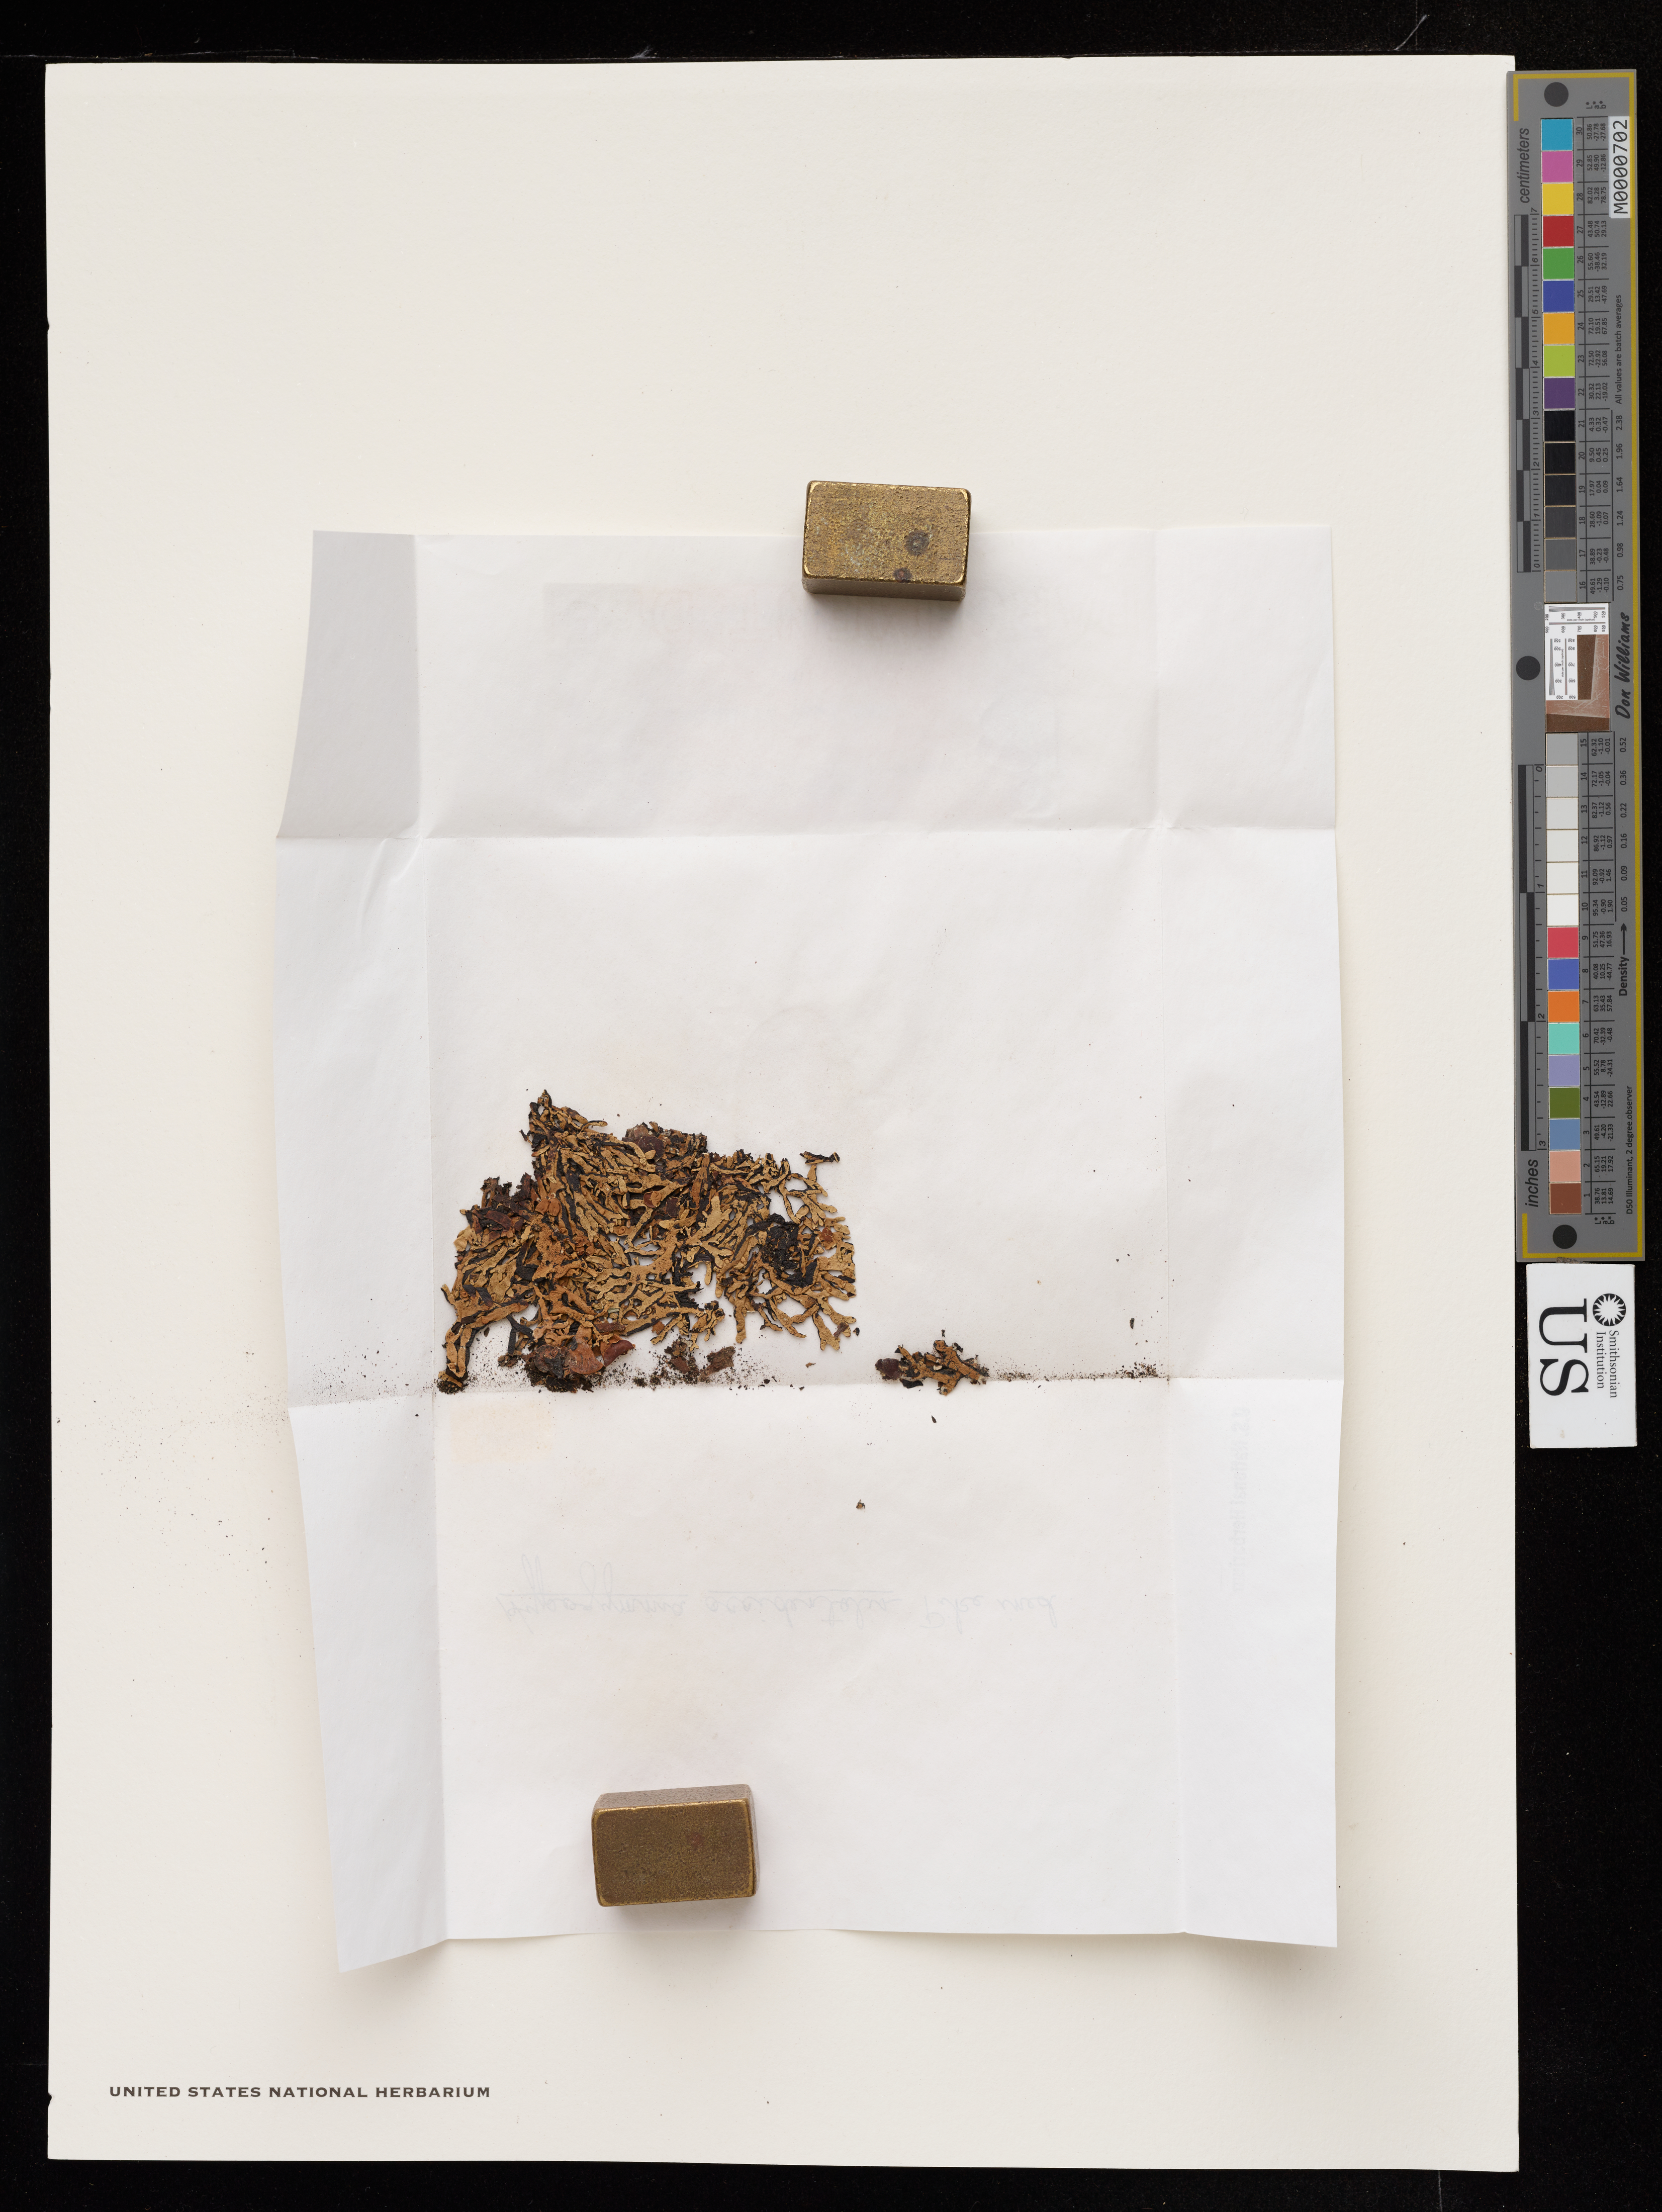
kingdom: Fungi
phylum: Ascomycota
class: Lecanoromycetes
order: Lecanorales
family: Parmeliaceae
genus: Hypogymnia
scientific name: Hypogymnia occidentalis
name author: L.H. Pike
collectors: H. Bolander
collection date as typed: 1864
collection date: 1864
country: United States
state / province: California